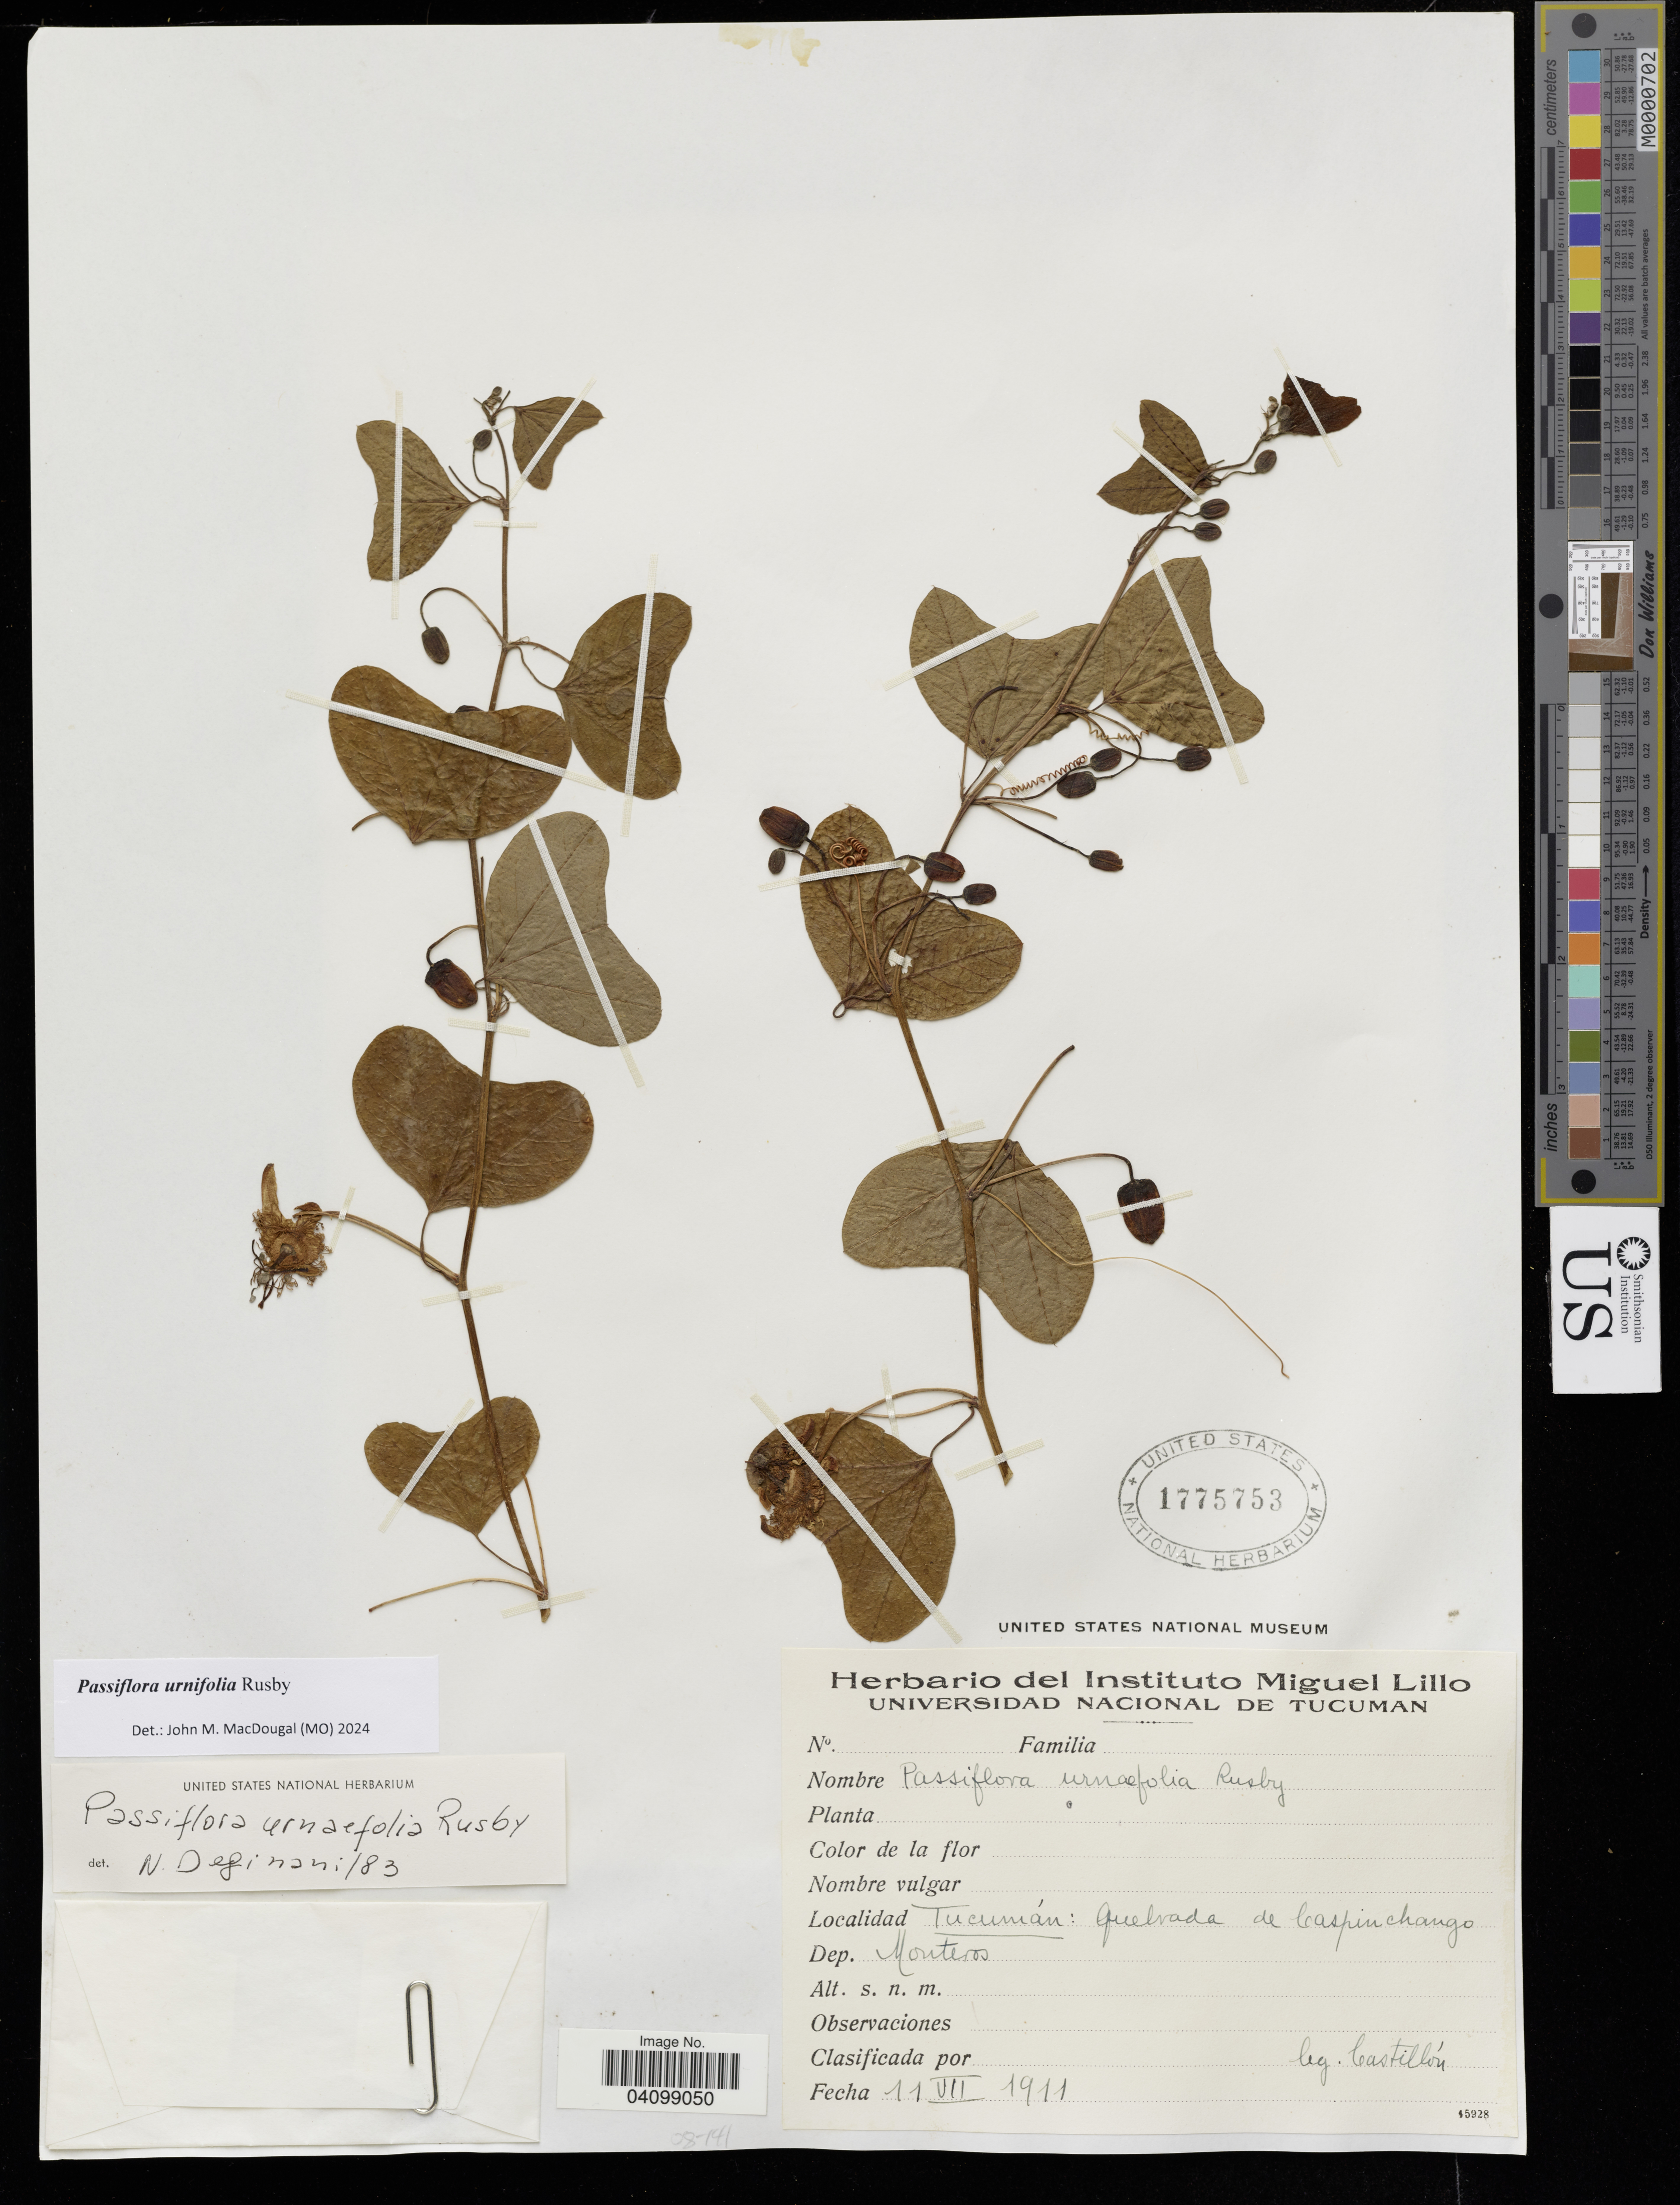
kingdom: Plantae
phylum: Tracheophyta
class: Magnoliopsida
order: Malpighiales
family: Passifloraceae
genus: Passiflora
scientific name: Passiflora urnifolia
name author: Rusby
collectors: Castillon, --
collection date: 1911-07-11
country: Argentina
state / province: Tucuman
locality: Quebrada de Caspinchango. Dep. Monteros.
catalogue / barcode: US 1775753